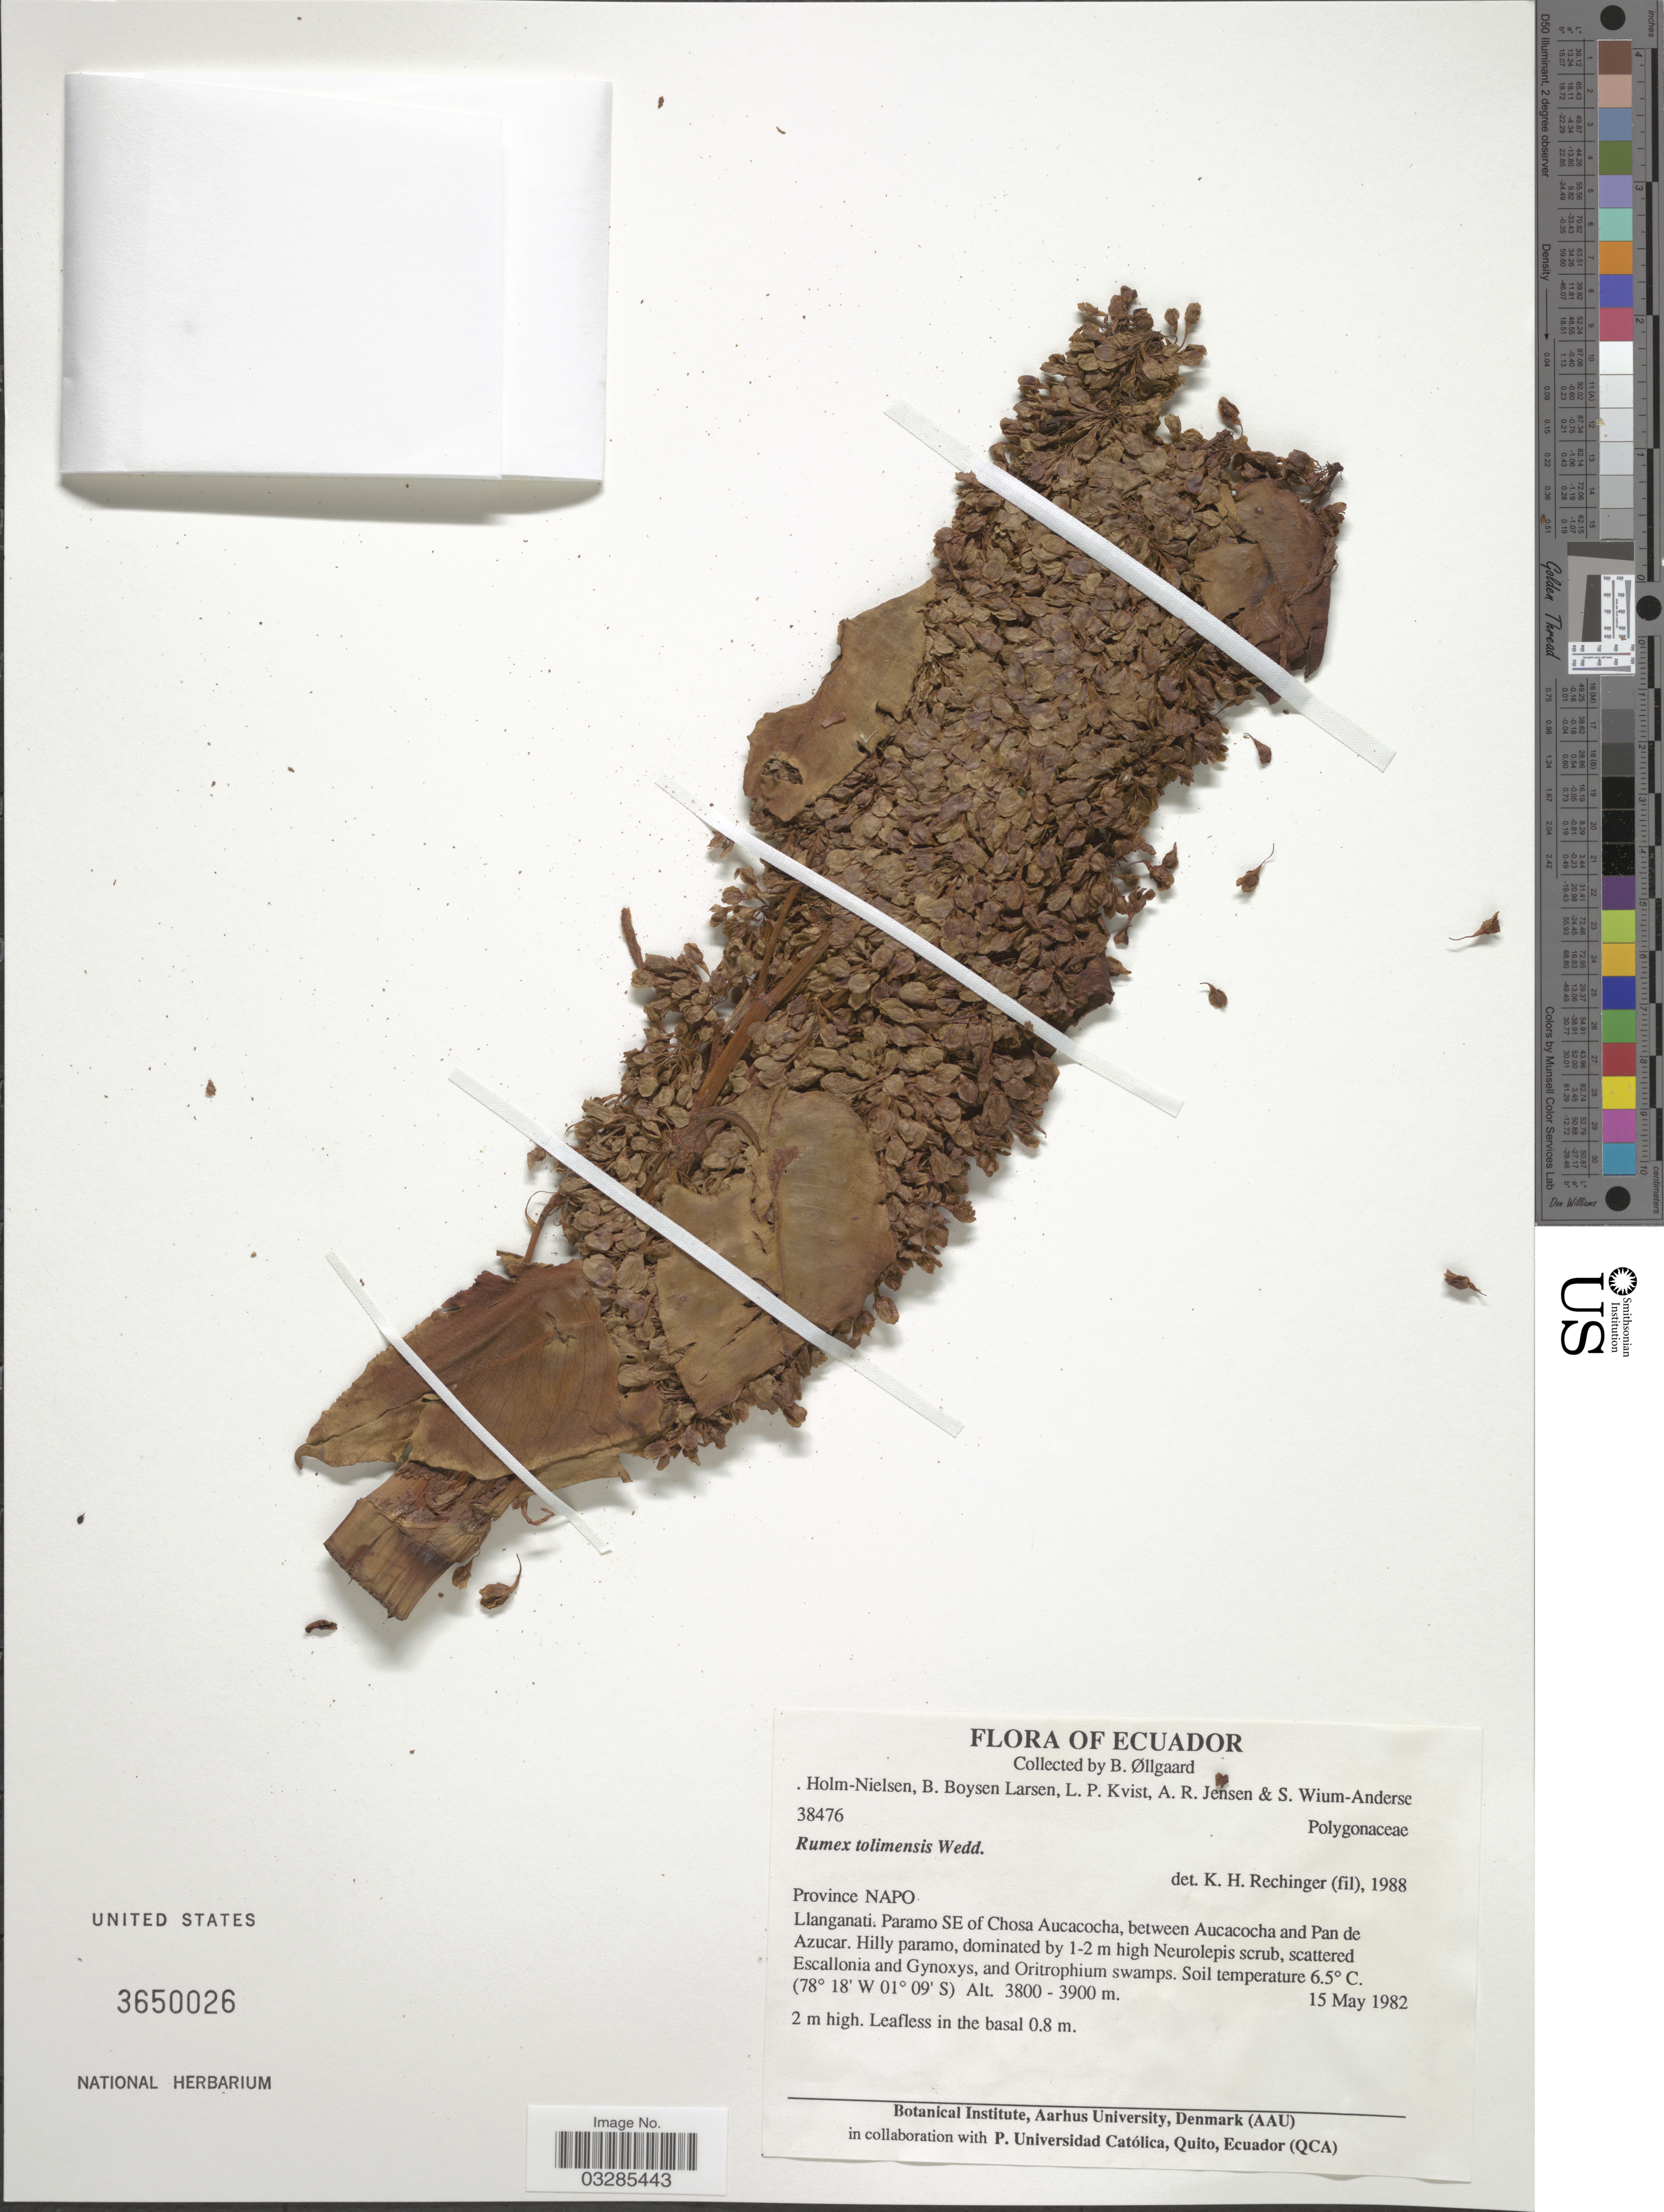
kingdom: Plantae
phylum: Tracheophyta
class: Magnoliopsida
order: Caryophyllales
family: Polygonaceae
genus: Rumex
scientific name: Rumex tolimensis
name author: Wedd.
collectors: B. Øllgaard, Holm-Nielsen, B. Boysen Larsen, L. P. Kvist & et al.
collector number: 38476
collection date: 1982-05-15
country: Ecuador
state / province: Napo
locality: Llanganati. Paramo SE of Chosa Aucacocha, between Aucacocha and Pan de Azucar.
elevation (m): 3800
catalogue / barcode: US 3650026